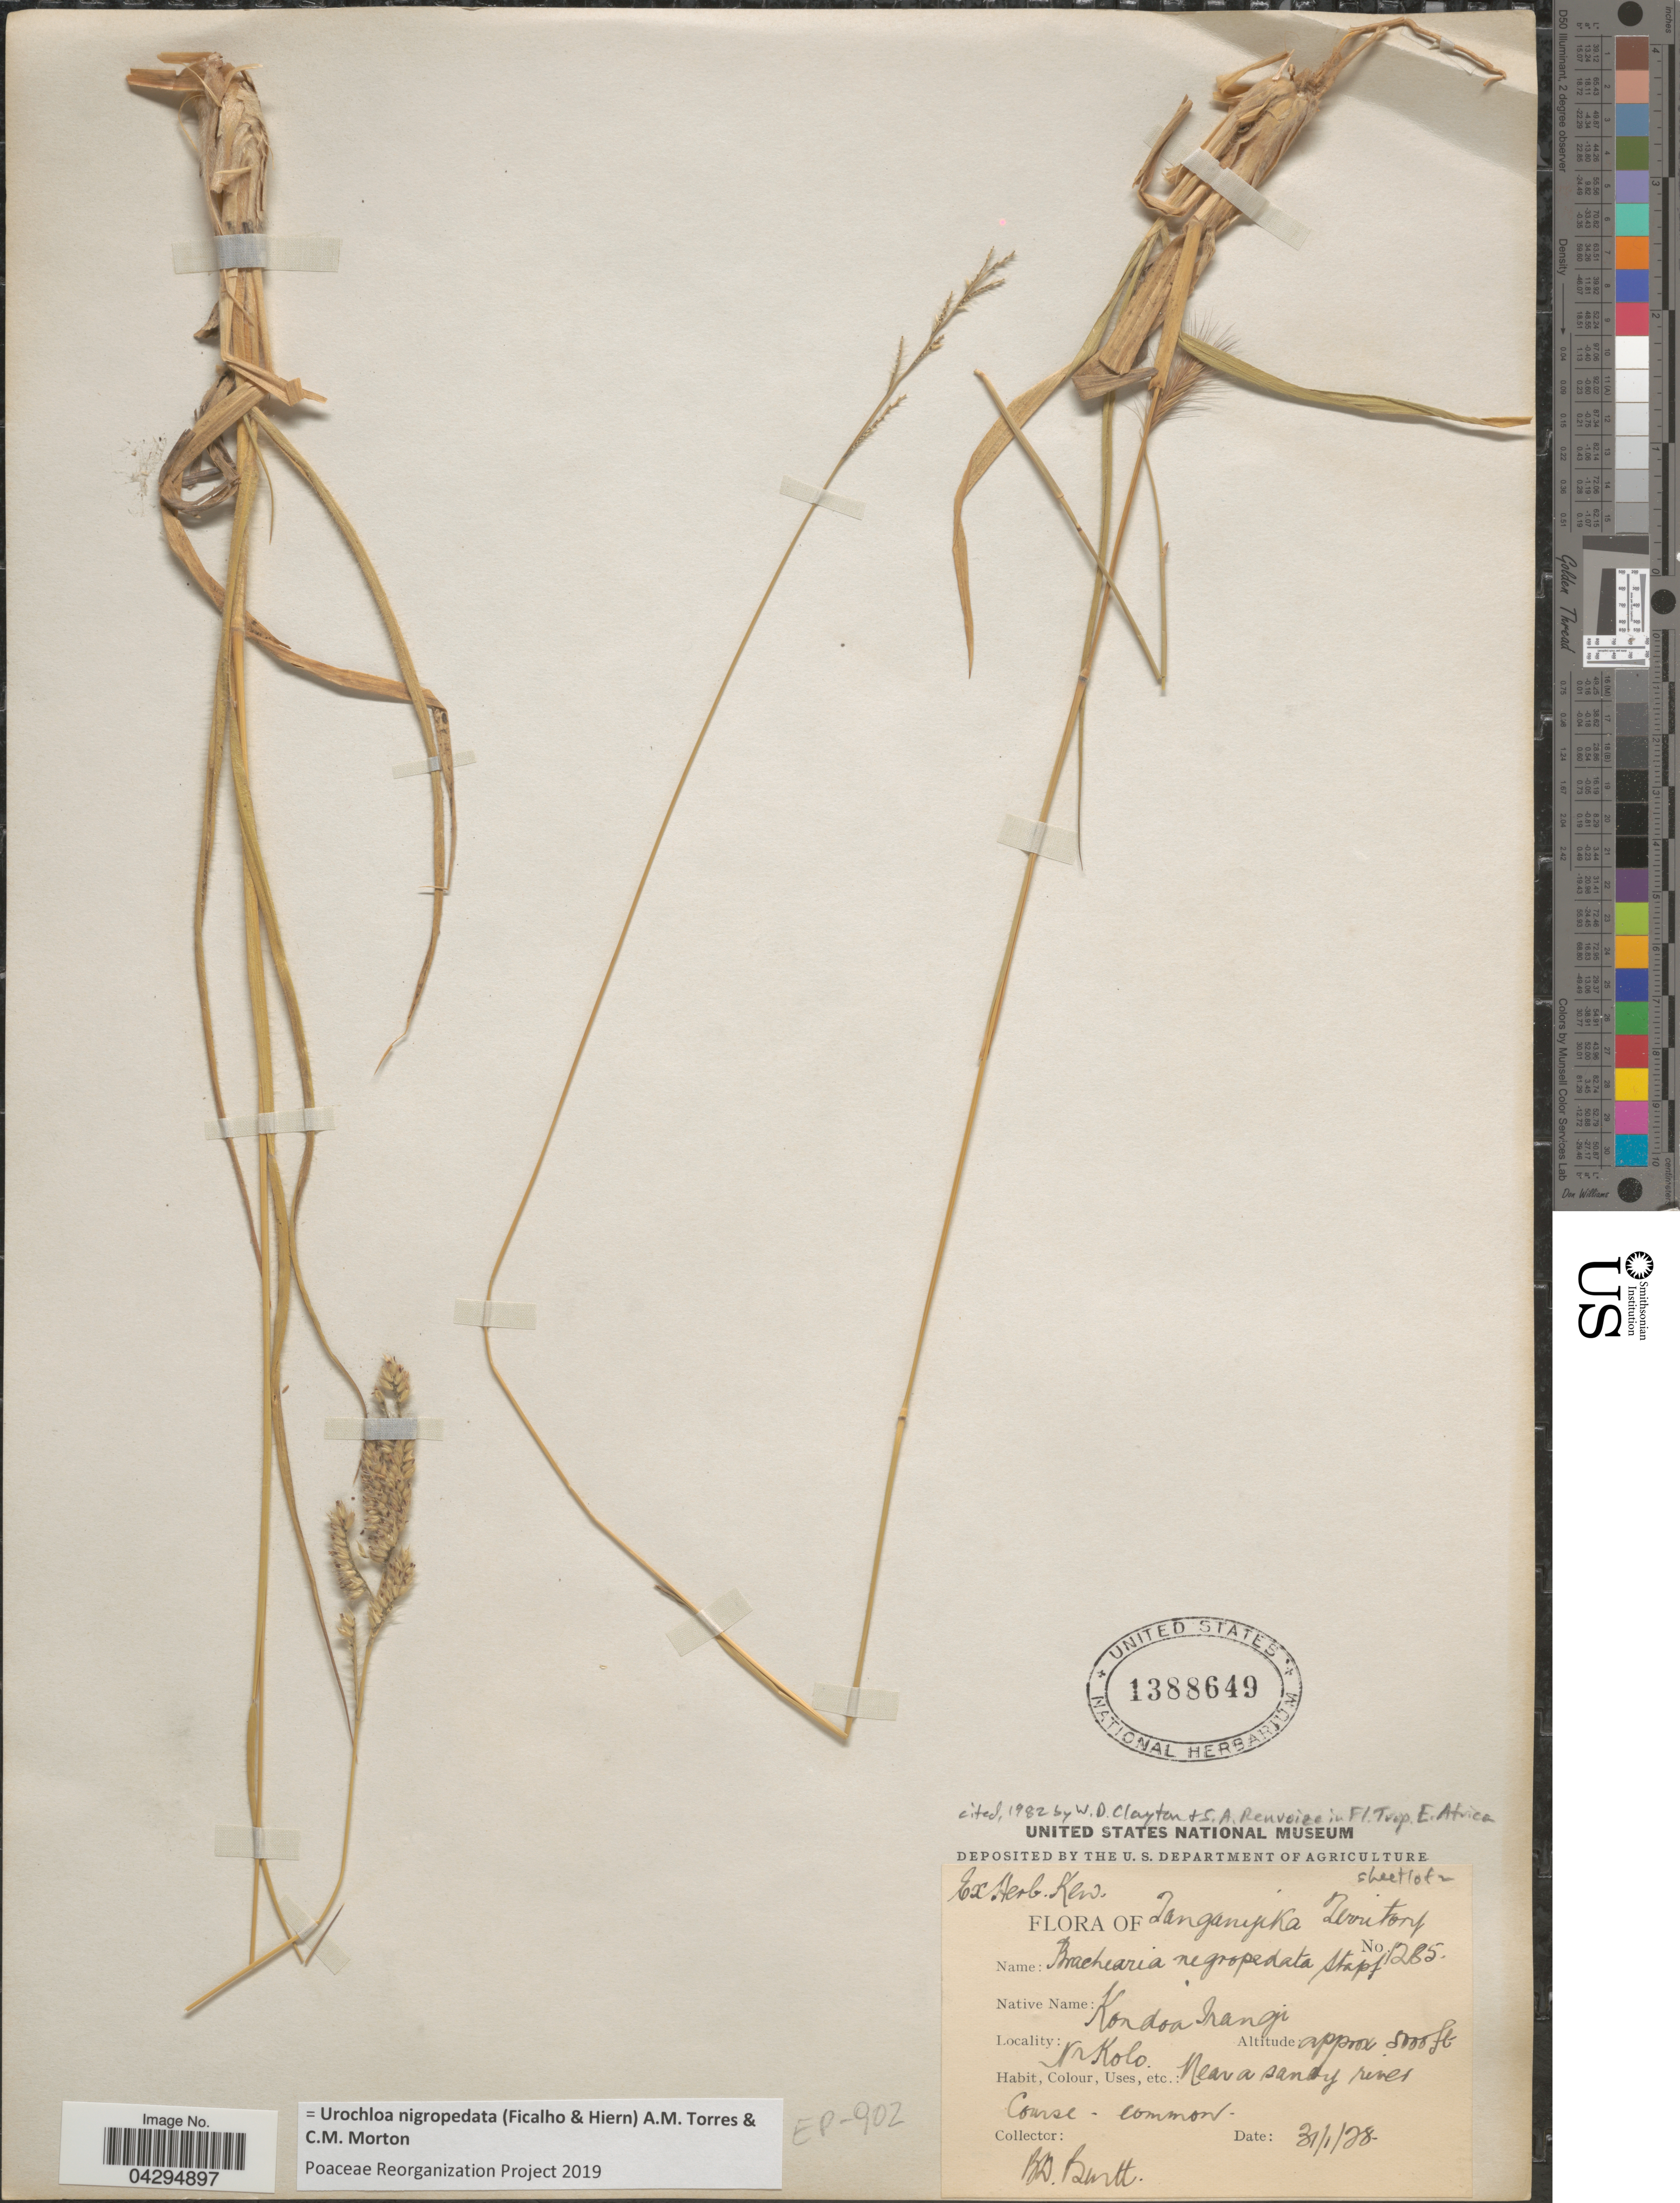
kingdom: Plantae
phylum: Tracheophyta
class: Liliopsida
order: Poales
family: Poaceae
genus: Urochloa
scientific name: Urochloa nigropedata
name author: (Ficalho & Hiern) A.M. Torres & C.M. Morton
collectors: B. D. Burtt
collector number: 1285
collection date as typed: Transcribed d/m/y: 31/1/28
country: Tanzania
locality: Tanganyika Territory. Kondoa Irangi. Nr Kolo.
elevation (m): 1524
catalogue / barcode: US 1388649